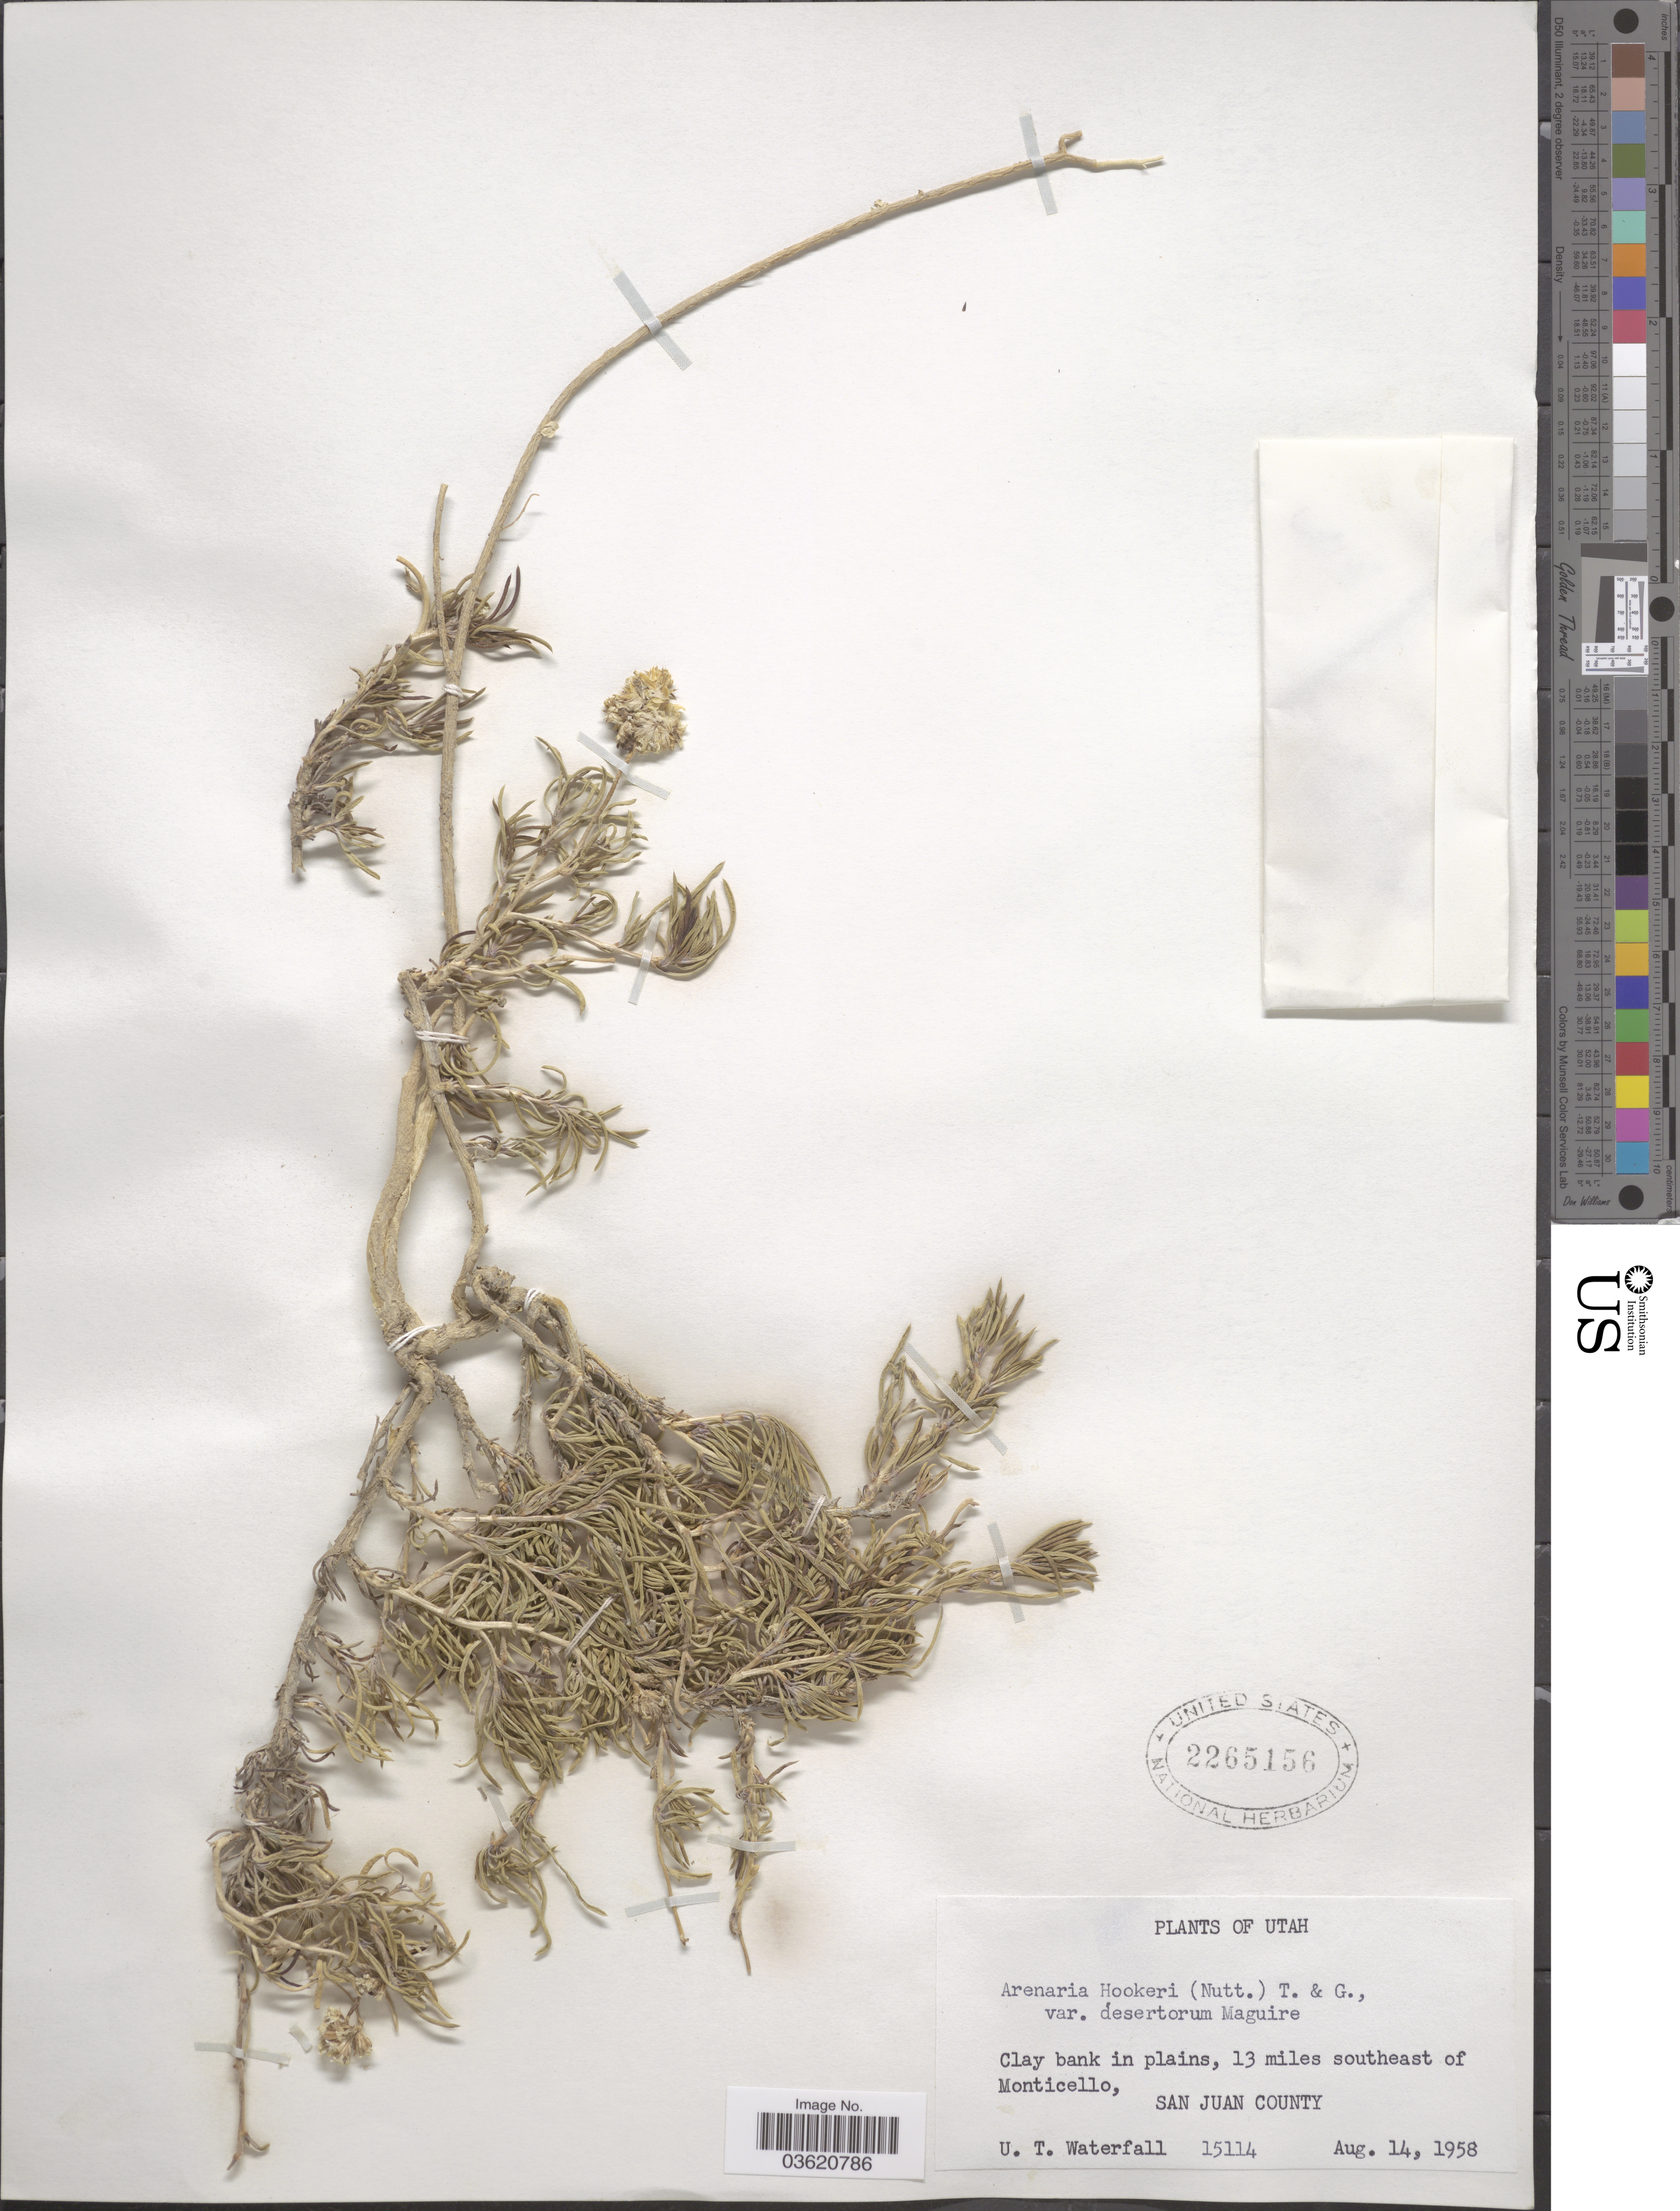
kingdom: Plantae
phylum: Tracheophyta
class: Magnoliopsida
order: Ericales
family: Polemoniaceae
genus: Ipomopsis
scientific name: Ipomopsis congesta subsp. frutescens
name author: (Rydb.) A.G. Day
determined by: Strong, Mark T., (BOT), Smithsonian Institution - National Museum of Natural History (UNITED STATES)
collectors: U. T. Waterfall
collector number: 15114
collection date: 1958-08-14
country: United States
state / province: Utah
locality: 13 miles southeast of Monticello, San Juan County.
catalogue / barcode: US 2265156